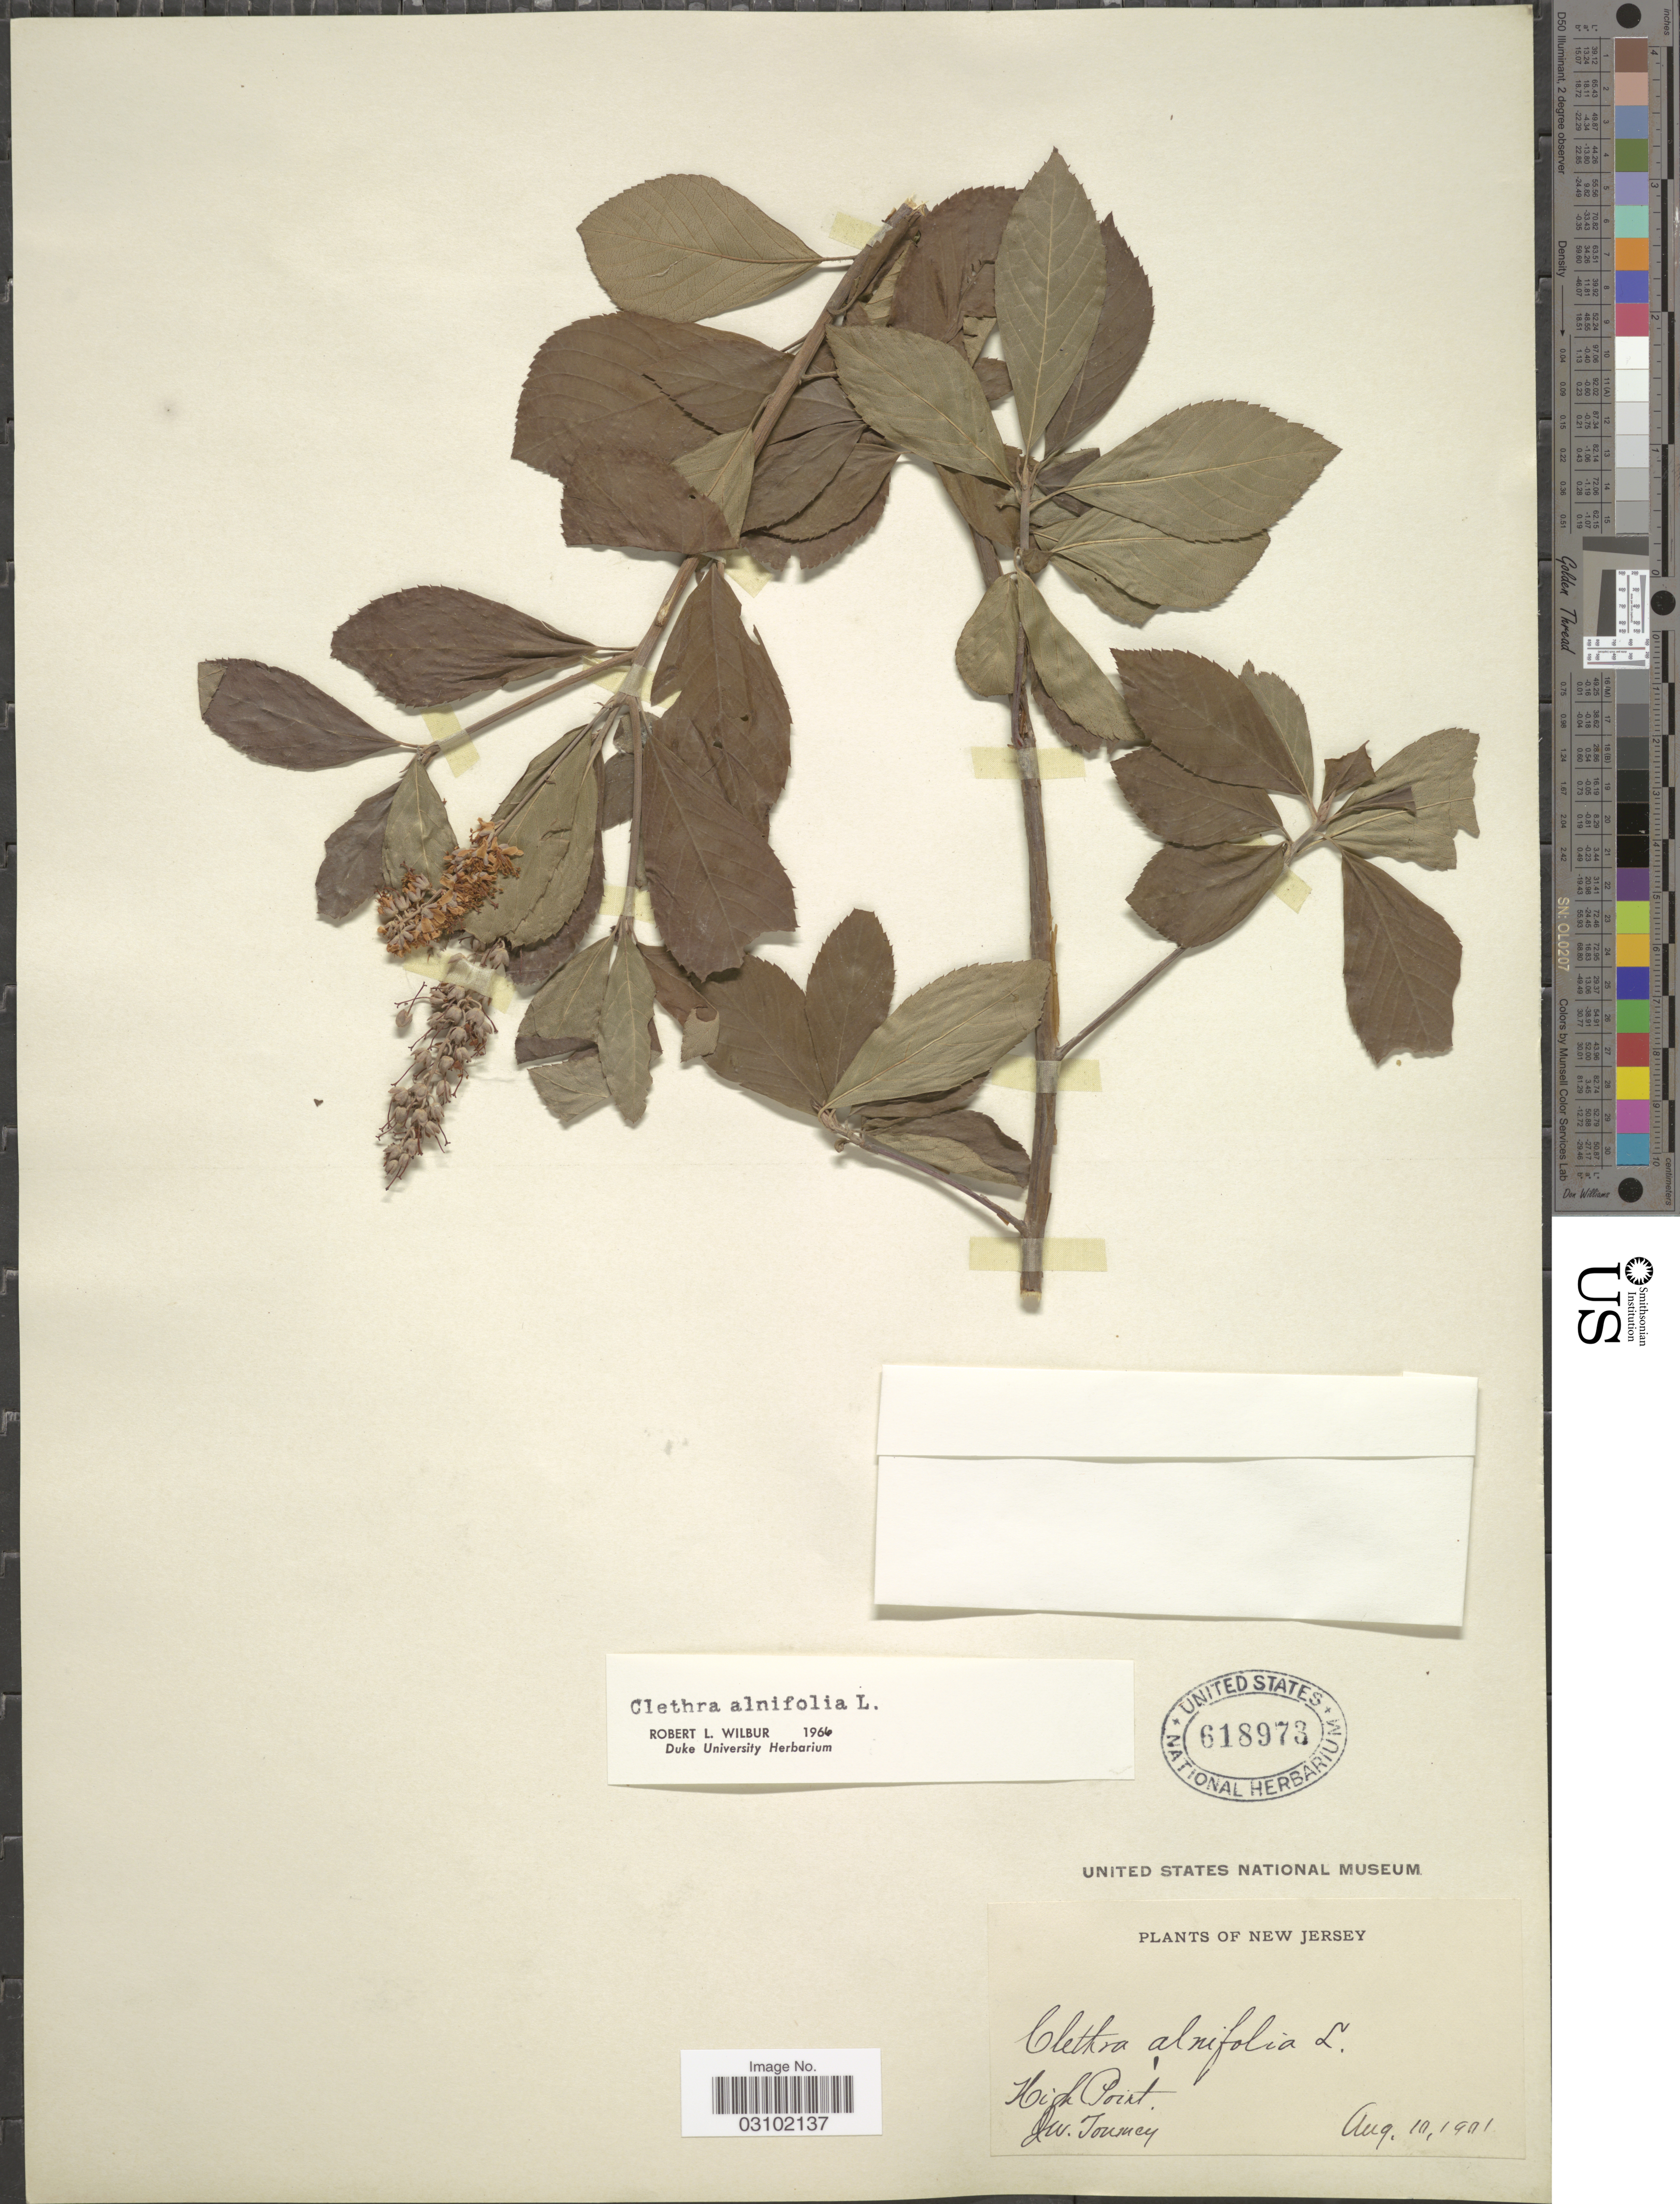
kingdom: Plantae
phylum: Tracheophyta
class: Magnoliopsida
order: Ericales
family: Clethraceae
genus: Clethra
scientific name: Clethra alnifolia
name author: L.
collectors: J. W. Toumey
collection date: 1901-08-10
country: United States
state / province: New Jersey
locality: High Point.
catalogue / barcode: US 618973